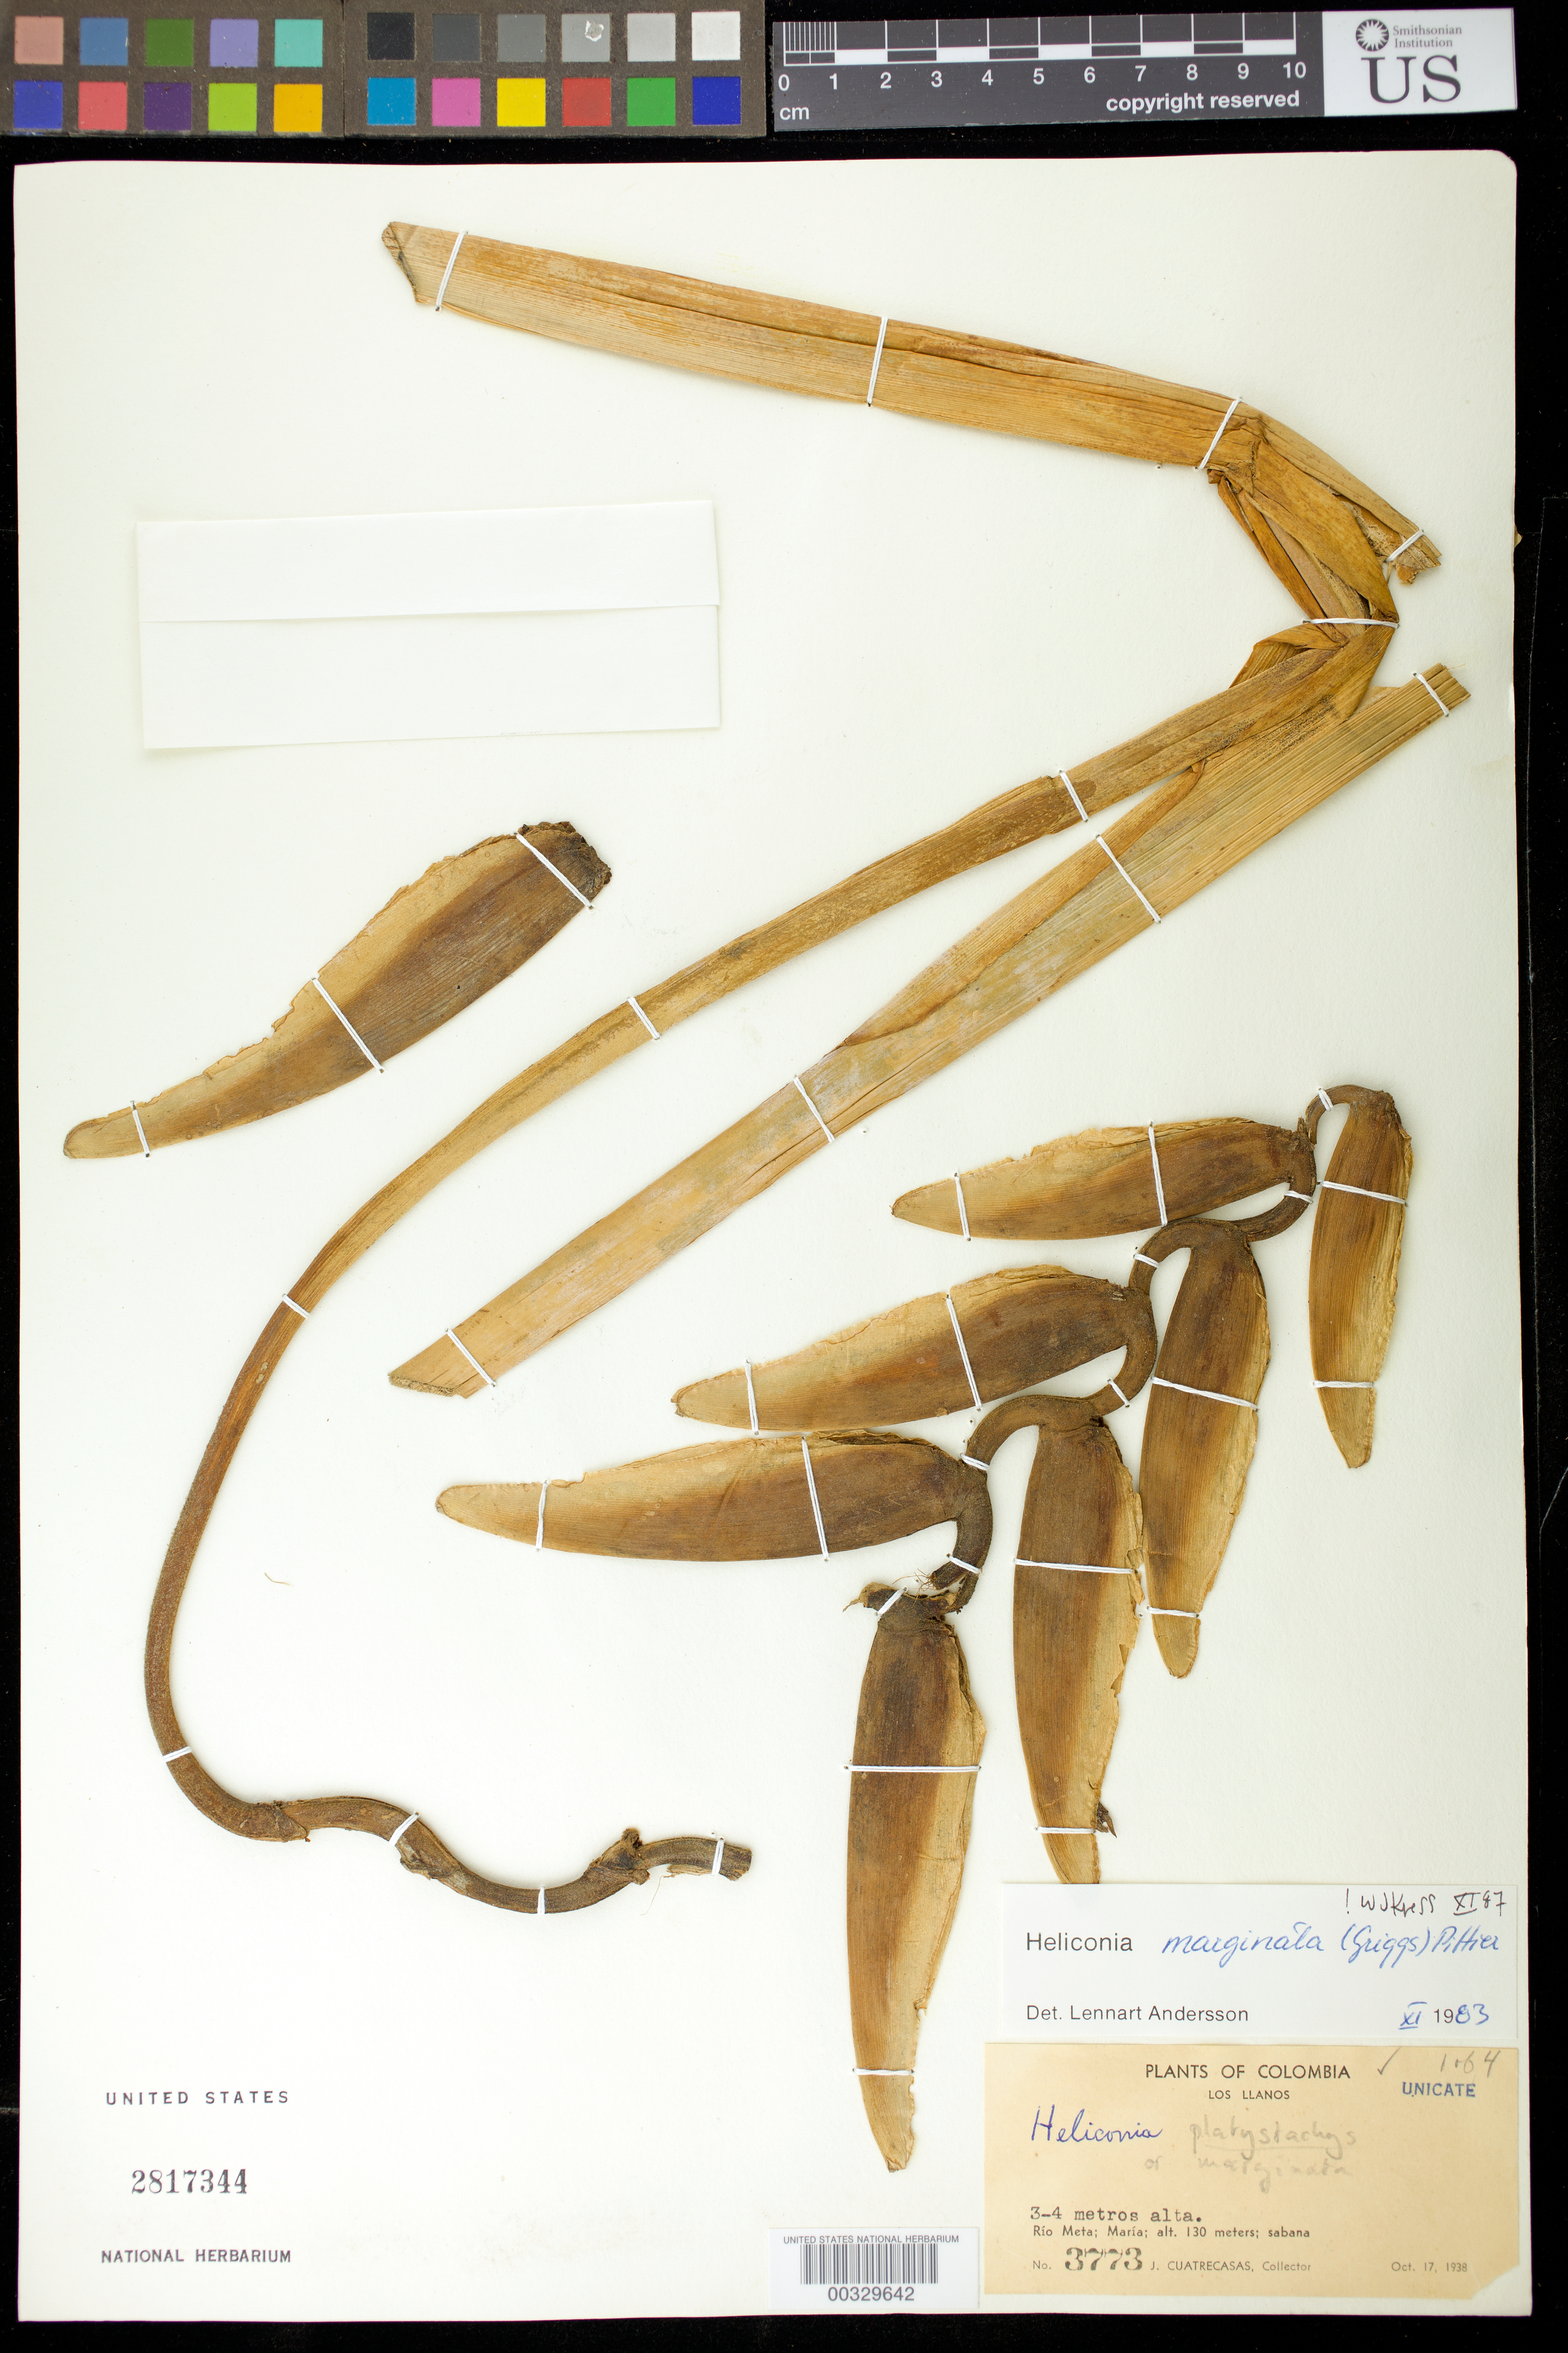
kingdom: Plantae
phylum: Tracheophyta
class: Liliopsida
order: Zingiberales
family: Heliconiaceae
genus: Heliconia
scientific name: Heliconia marginata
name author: (R.F. Griggs) Pittier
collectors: J. Cuatrecasas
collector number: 3773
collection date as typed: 17 Oct 1938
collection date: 1938-10-17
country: Colombia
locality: Los Llanos, Rio Meta, Maria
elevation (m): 130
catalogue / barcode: US 2817344